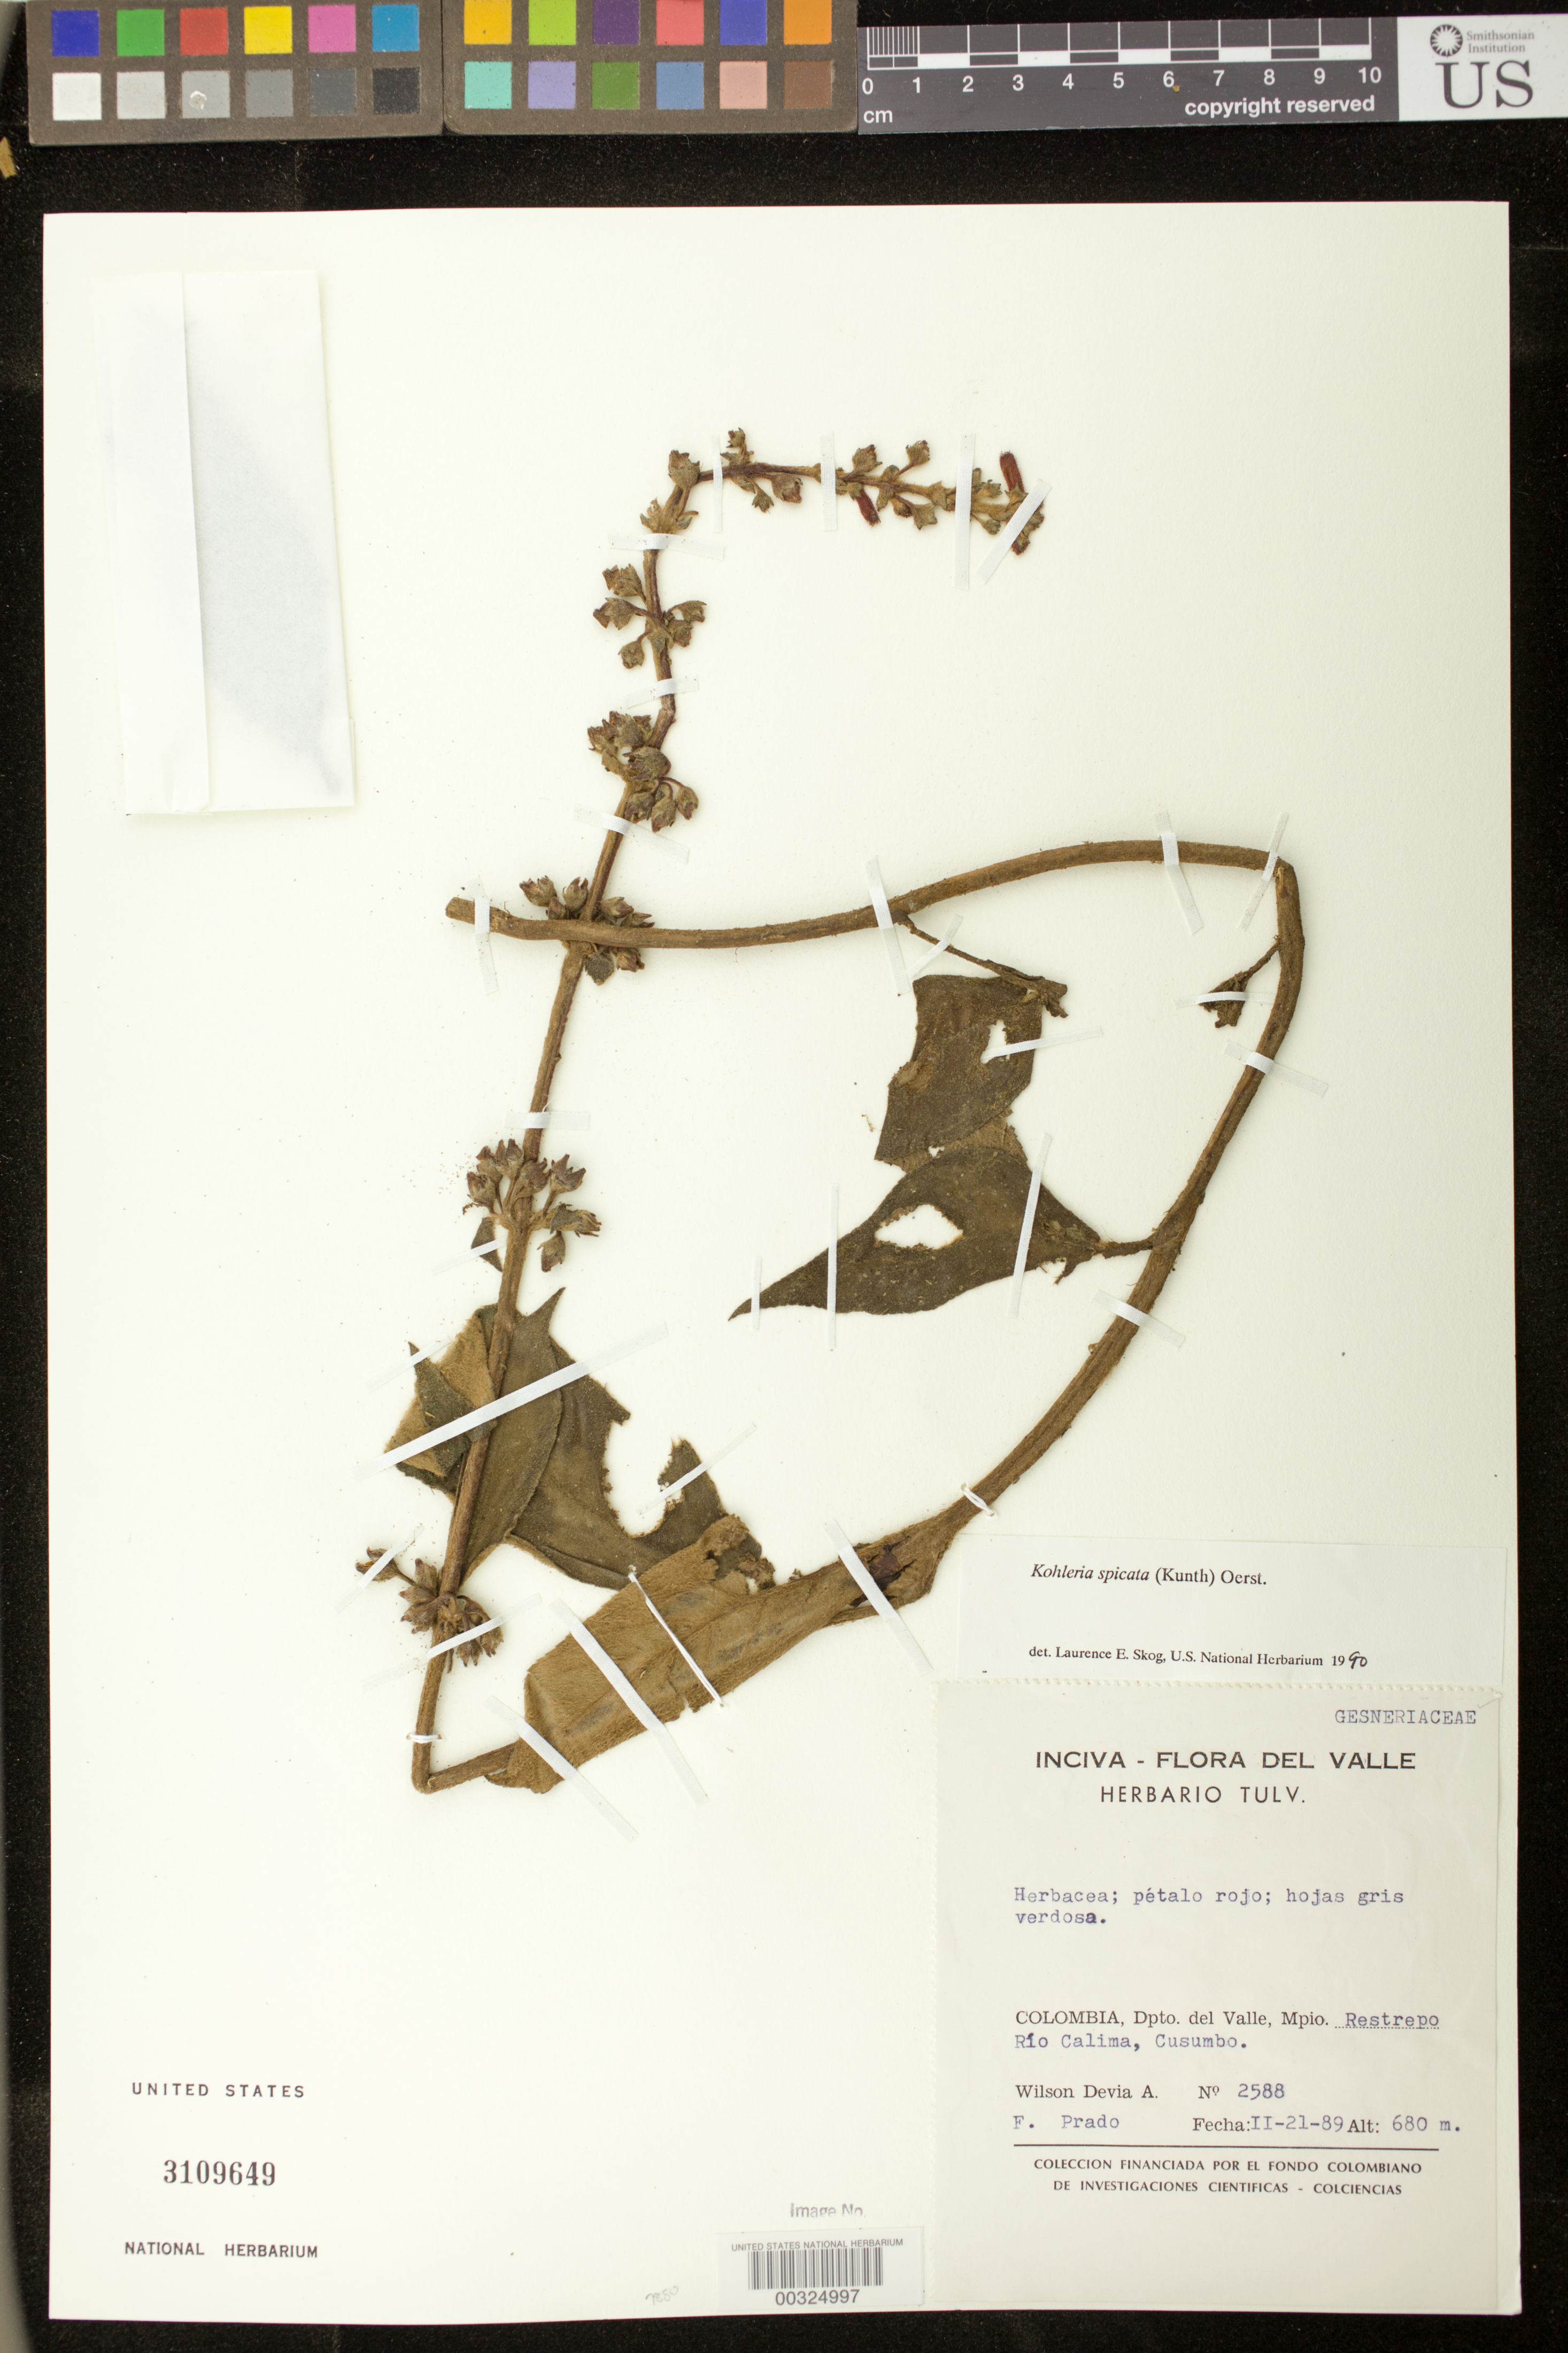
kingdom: Plantae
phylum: Tracheophyta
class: Magnoliopsida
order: Lamiales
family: Gesneriaceae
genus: Kohleria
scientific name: Kohleria spicata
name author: (Kunth) Oerst.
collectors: W. Devia A. & F. Prado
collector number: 2588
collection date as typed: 21 Feb 1989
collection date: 1989-02-21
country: Colombia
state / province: Valle del Cauca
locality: Mun. of Restrepo, Rio Calima, Cusumbo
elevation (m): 680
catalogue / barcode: US 3109649